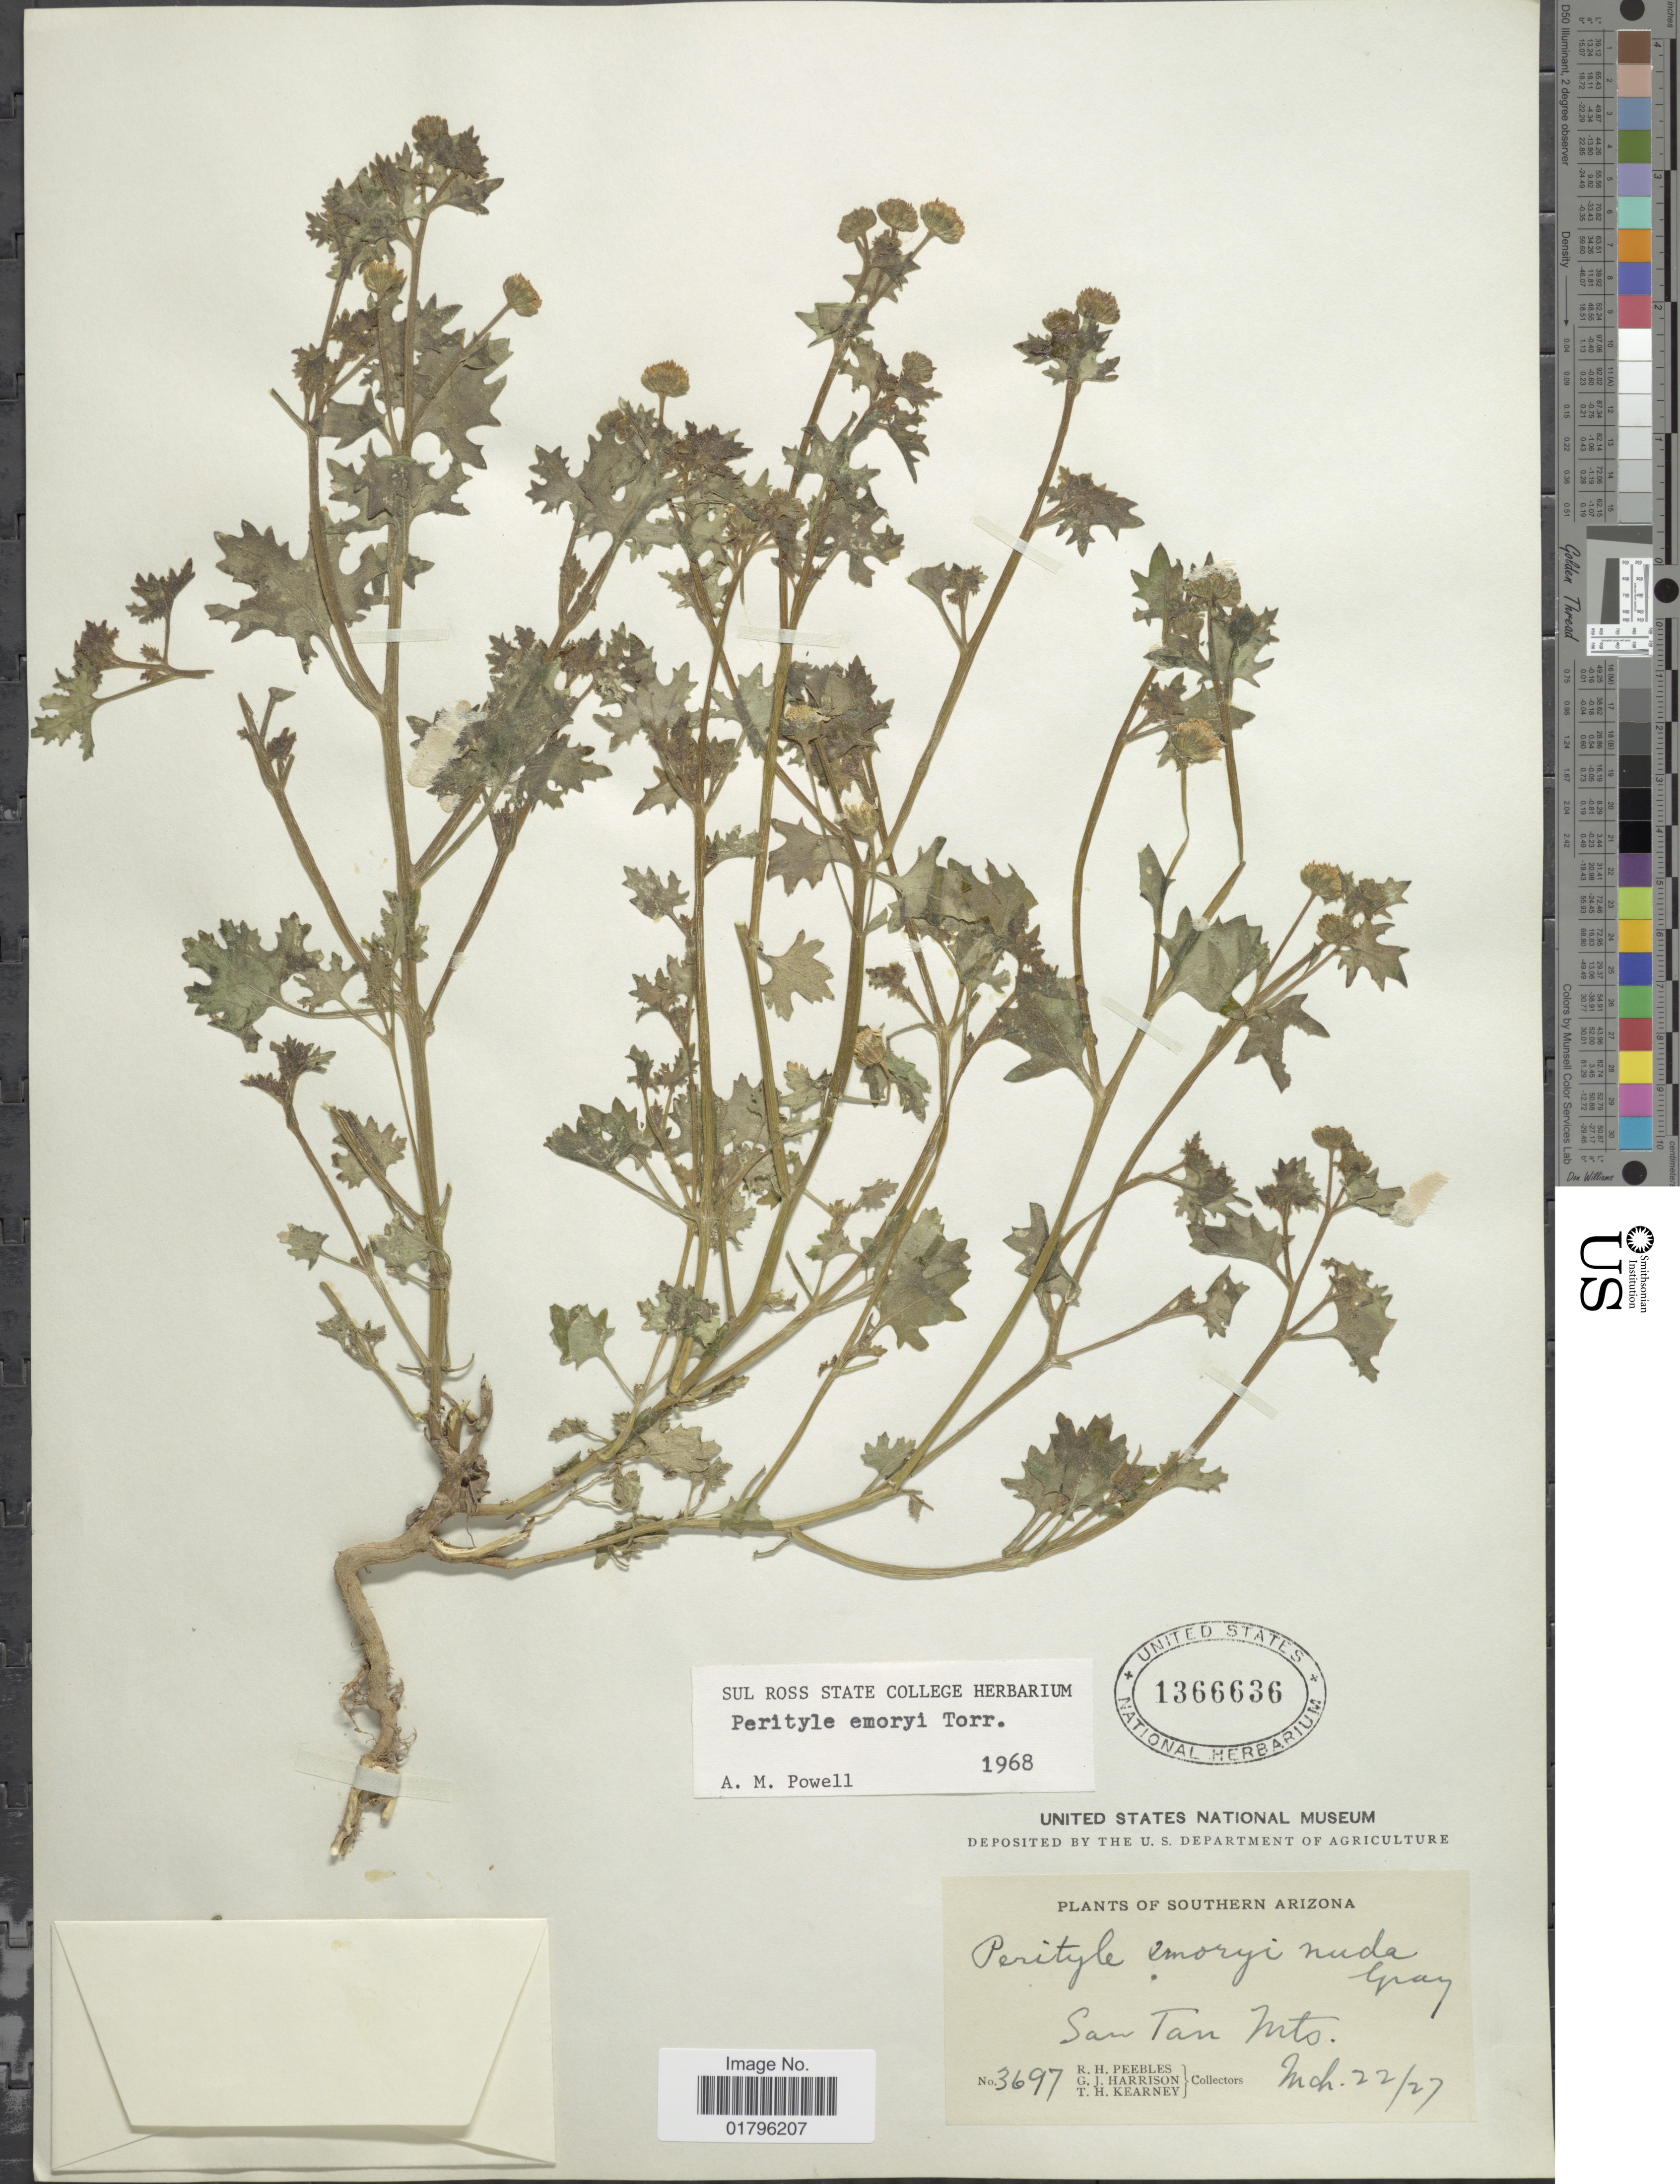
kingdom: Plantae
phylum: Tracheophyta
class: Magnoliopsida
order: Asterales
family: Asteraceae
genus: Perityle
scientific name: Perityle emoryi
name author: Torr.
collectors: R. H. Peebles, G. J. Harrison & T. H. Kearney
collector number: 3697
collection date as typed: Transcribed d/m/y: 22/3/27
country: United States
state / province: Arizona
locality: Southern Arizona. San Tan Mts.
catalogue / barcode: US 1366636